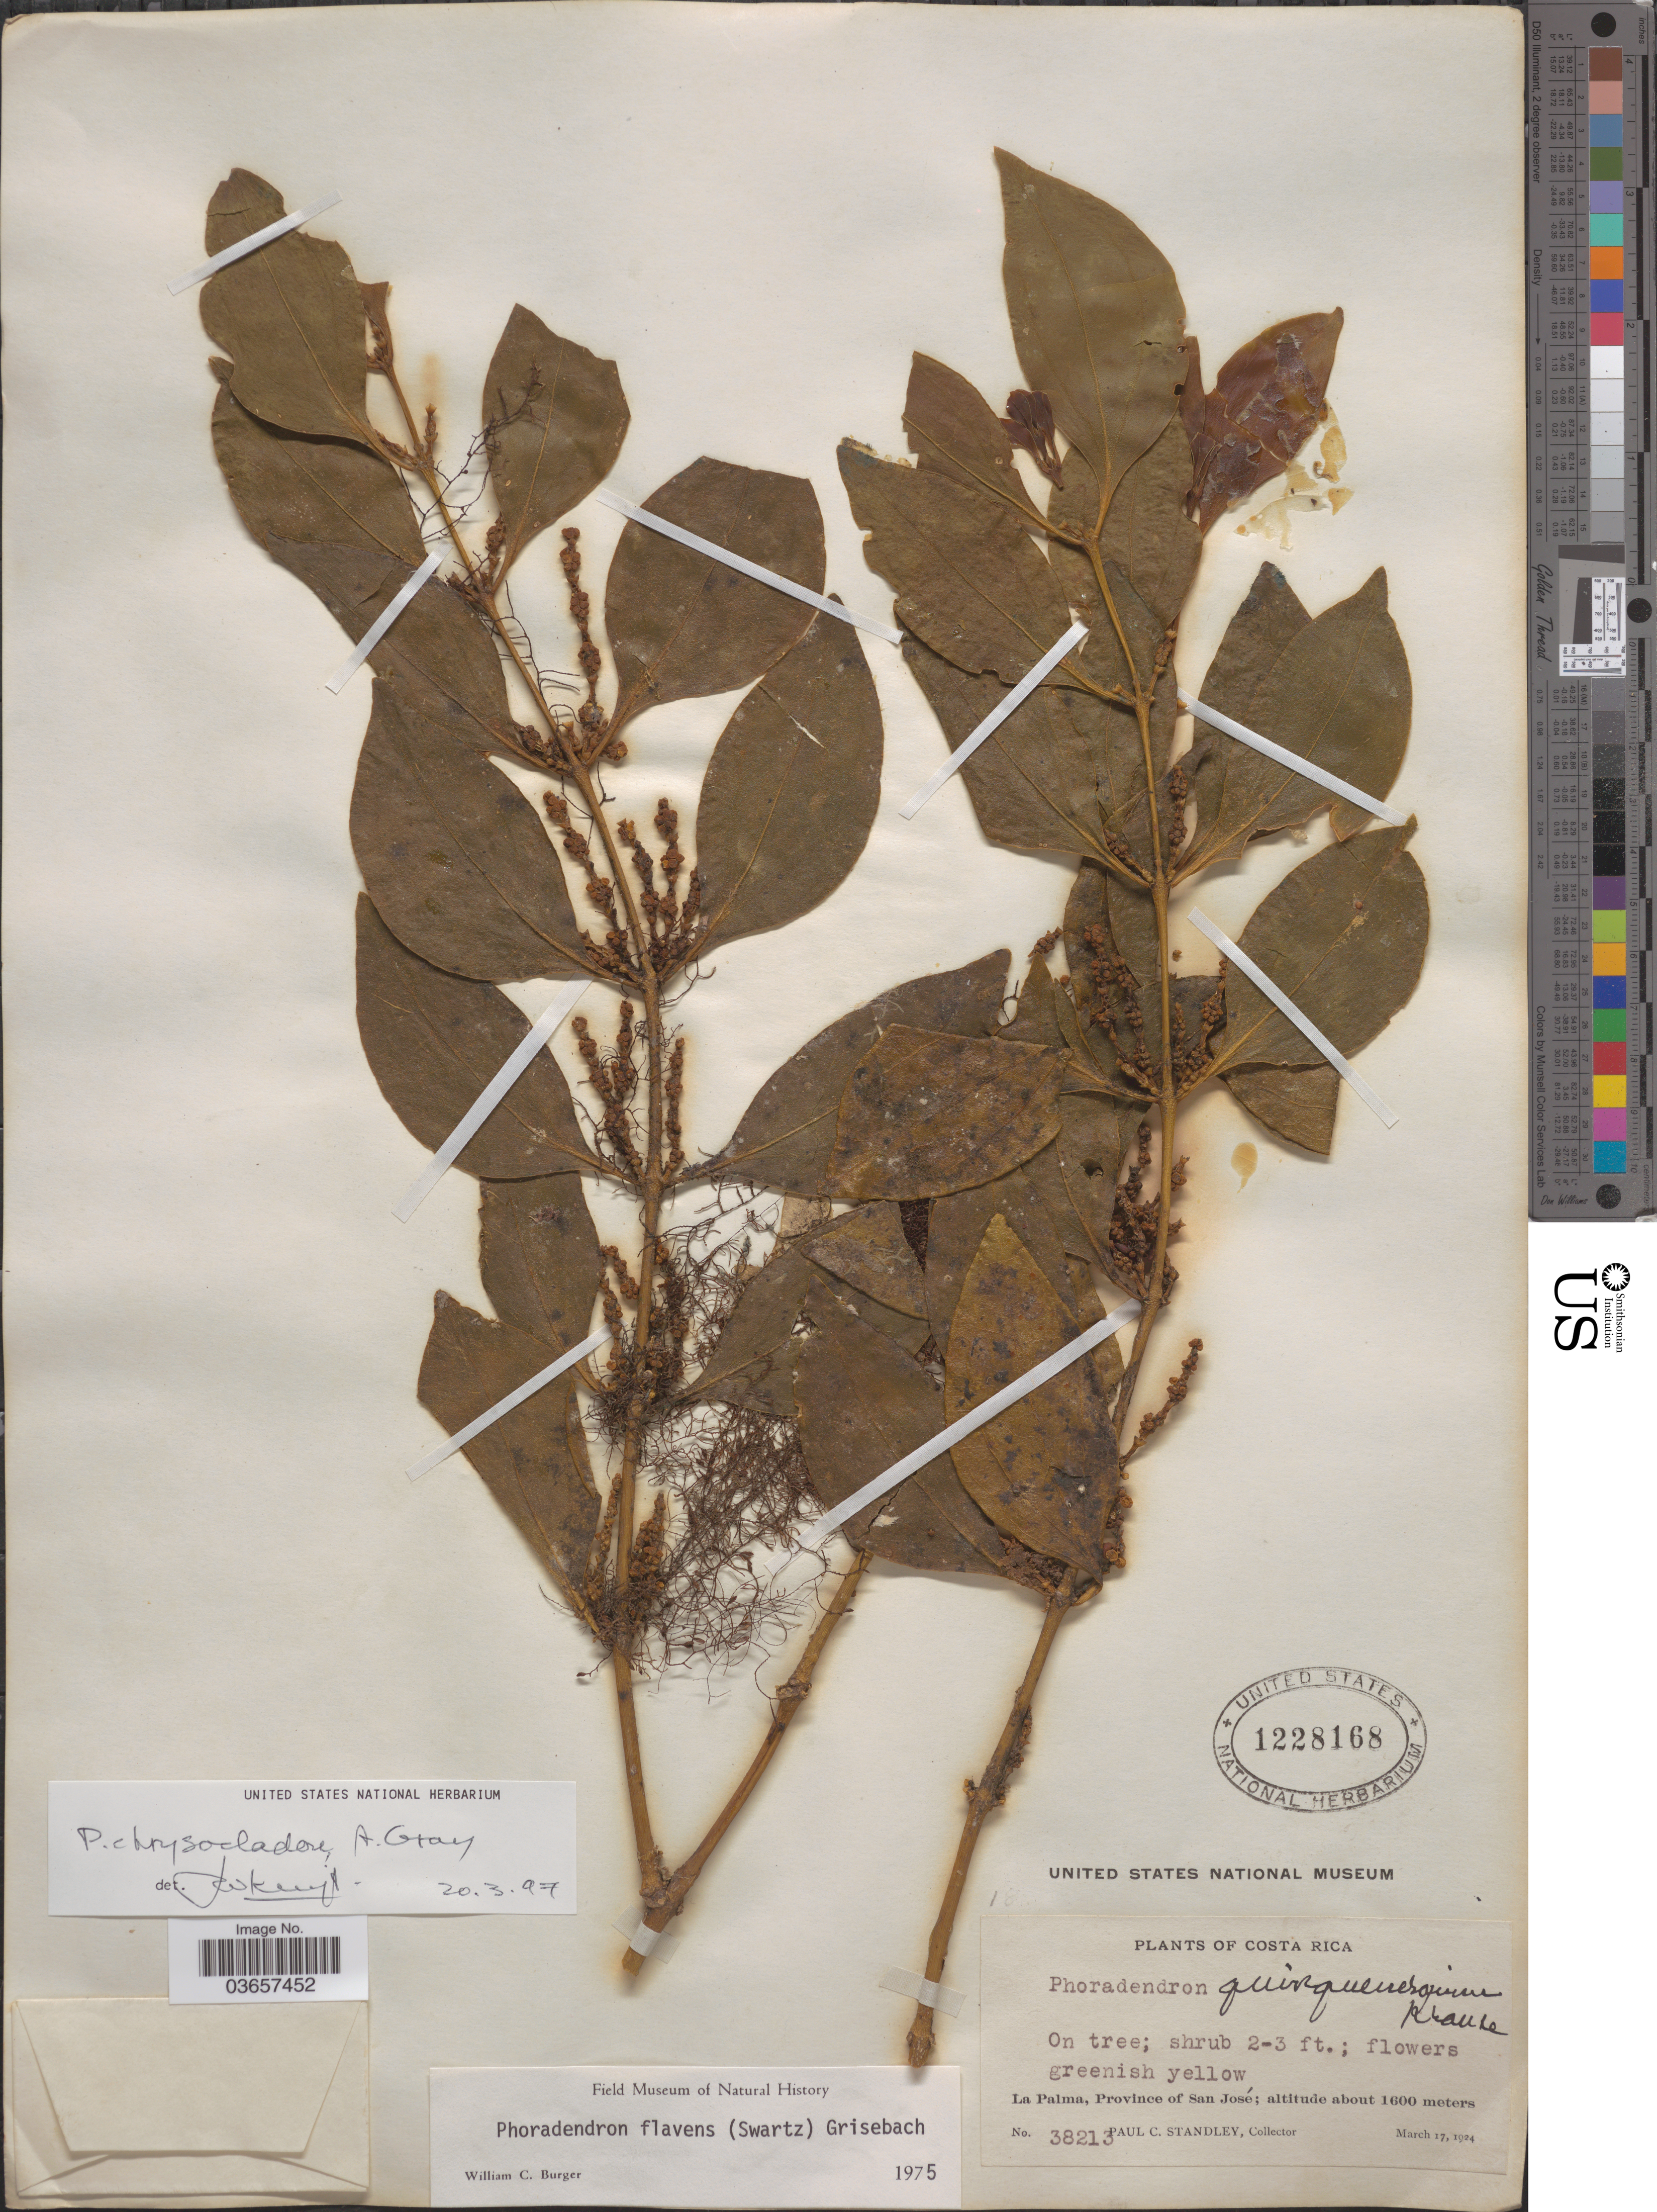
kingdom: Plantae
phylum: Tracheophyta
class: Magnoliopsida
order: Santalales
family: Viscaceae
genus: Phoradendron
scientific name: Phoradendron chrysocladon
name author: A. Gray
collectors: P. C. Standley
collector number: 38213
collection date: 1924-03-17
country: Costa Rica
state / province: San José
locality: La Palma.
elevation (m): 1600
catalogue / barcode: US 1228168